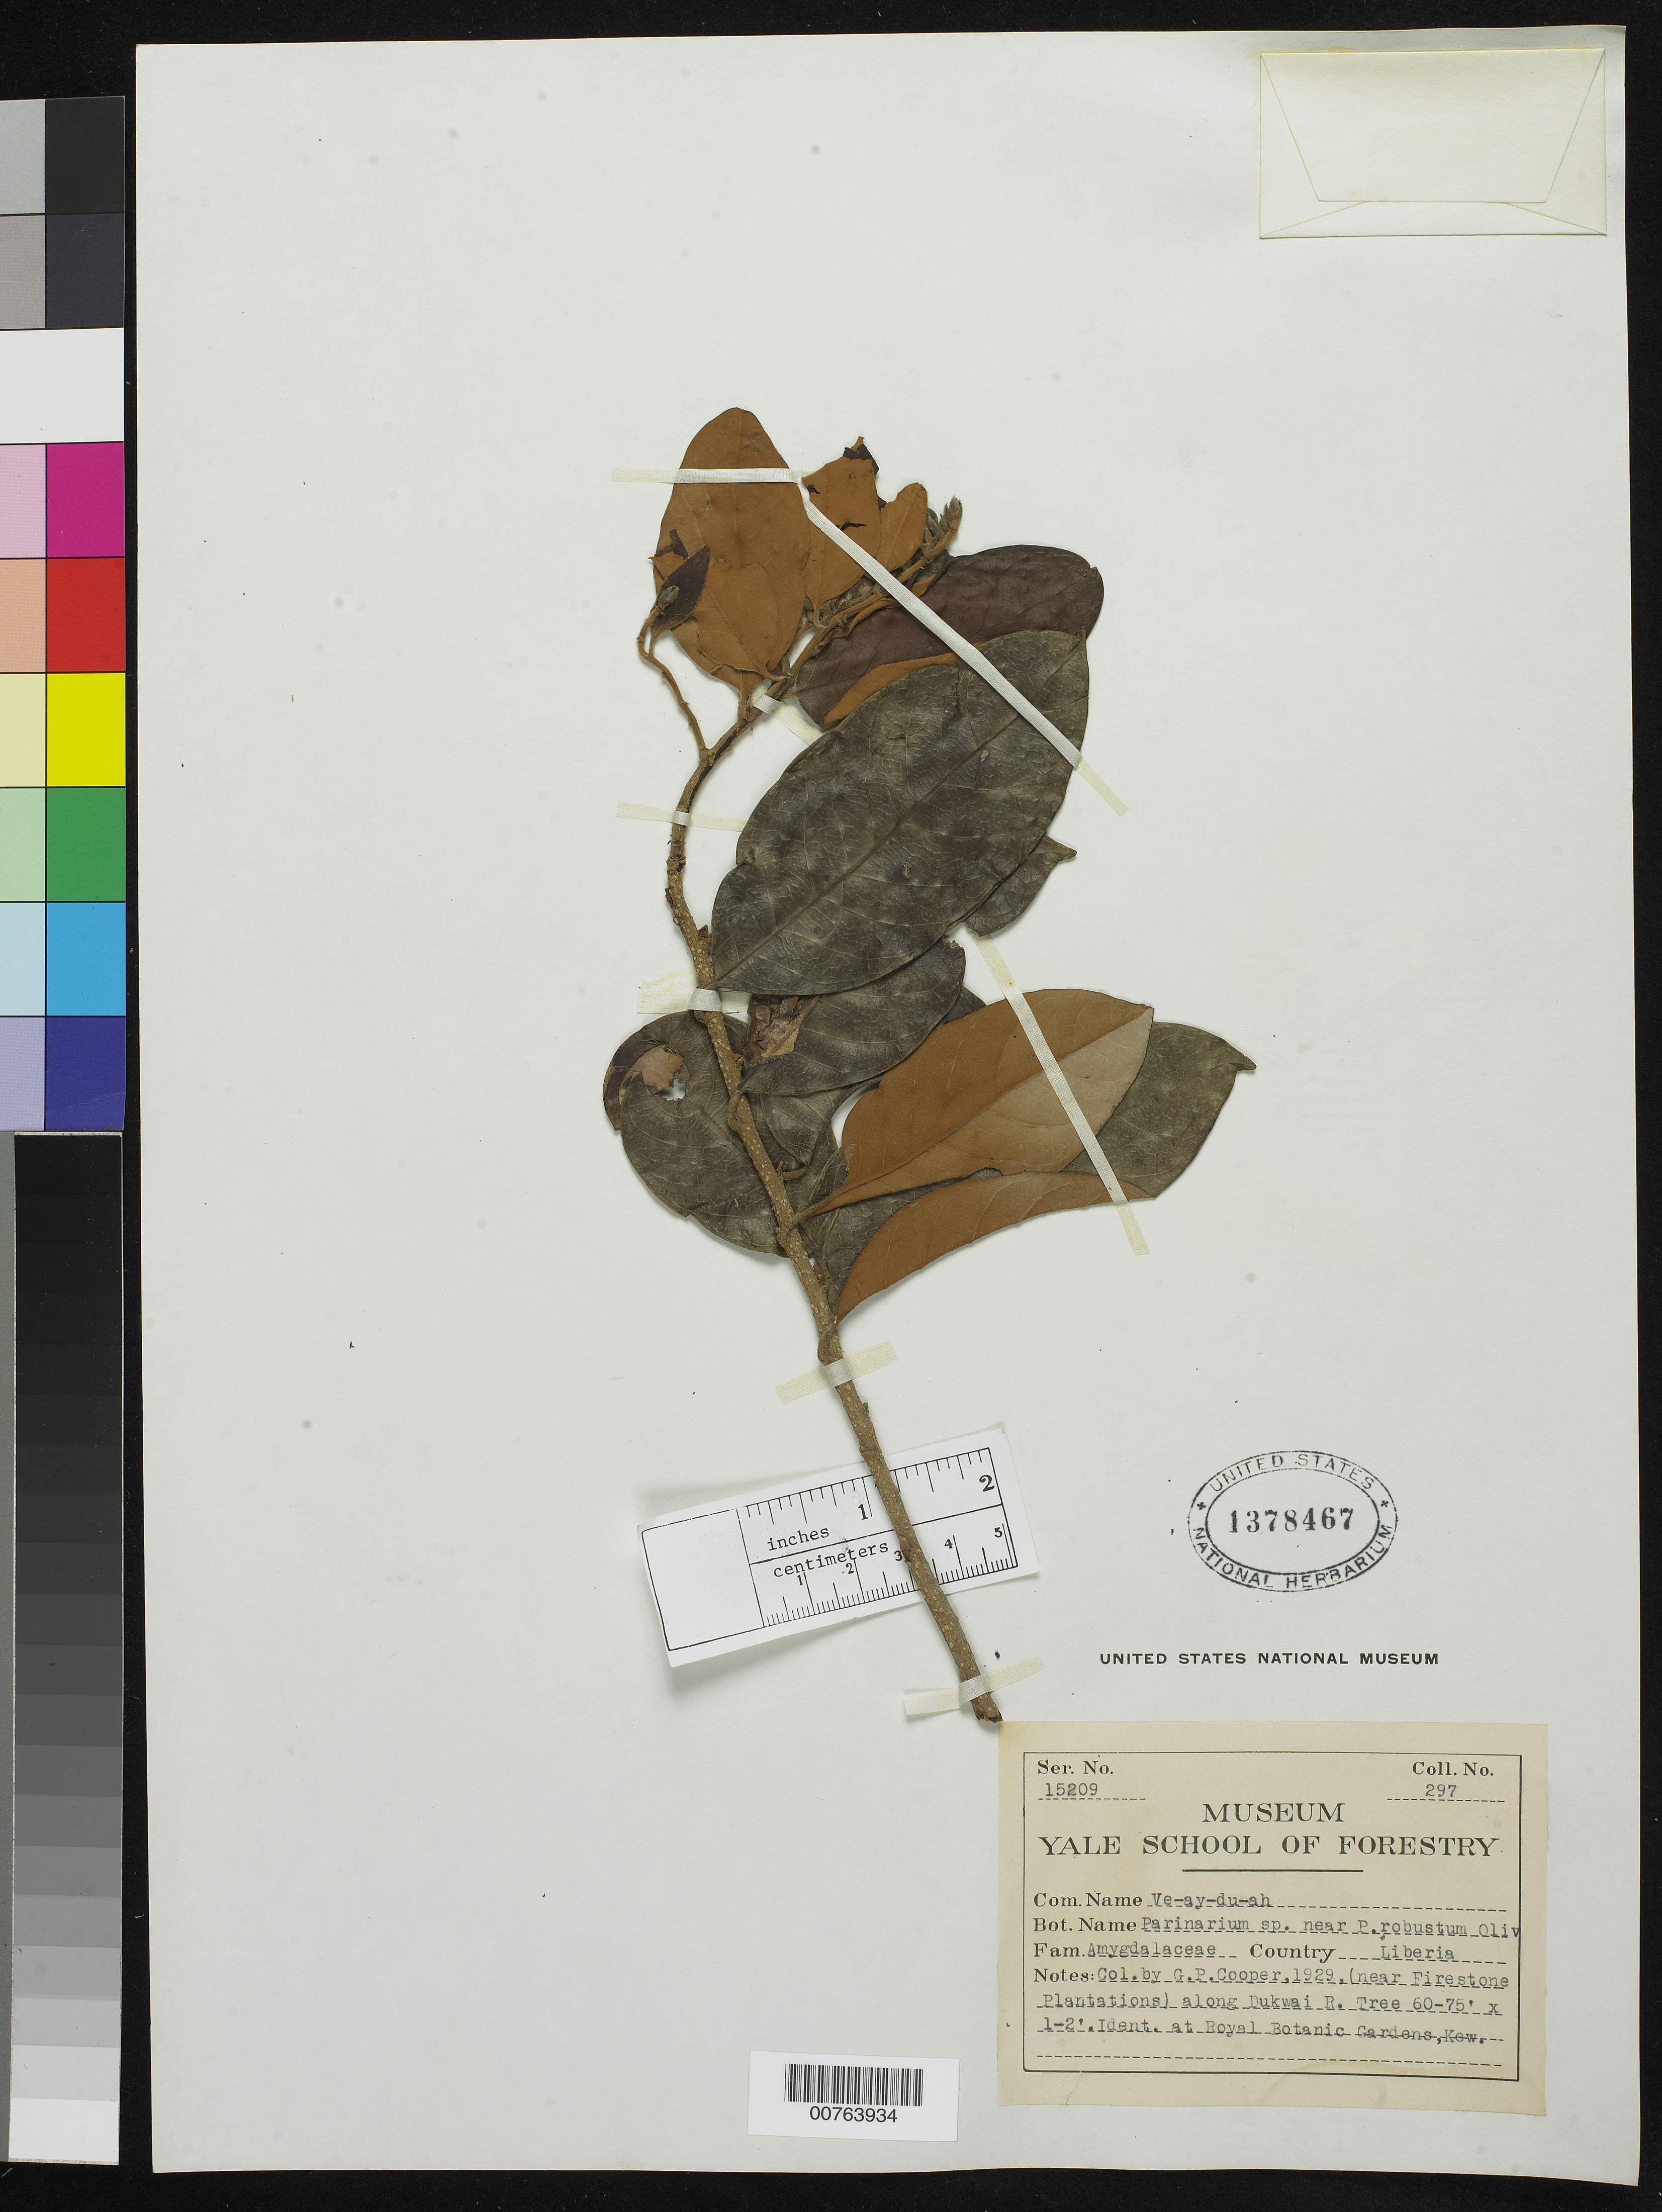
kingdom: Plantae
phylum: Tracheophyta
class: Magnoliopsida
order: Malpighiales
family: Chrysobalanaceae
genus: Parinari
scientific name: Parinari sp.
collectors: G. Cooper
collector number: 297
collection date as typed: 1929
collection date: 1929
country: Liberia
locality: (near Firestone Plantations) along Dukwai River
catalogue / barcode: US 1378467